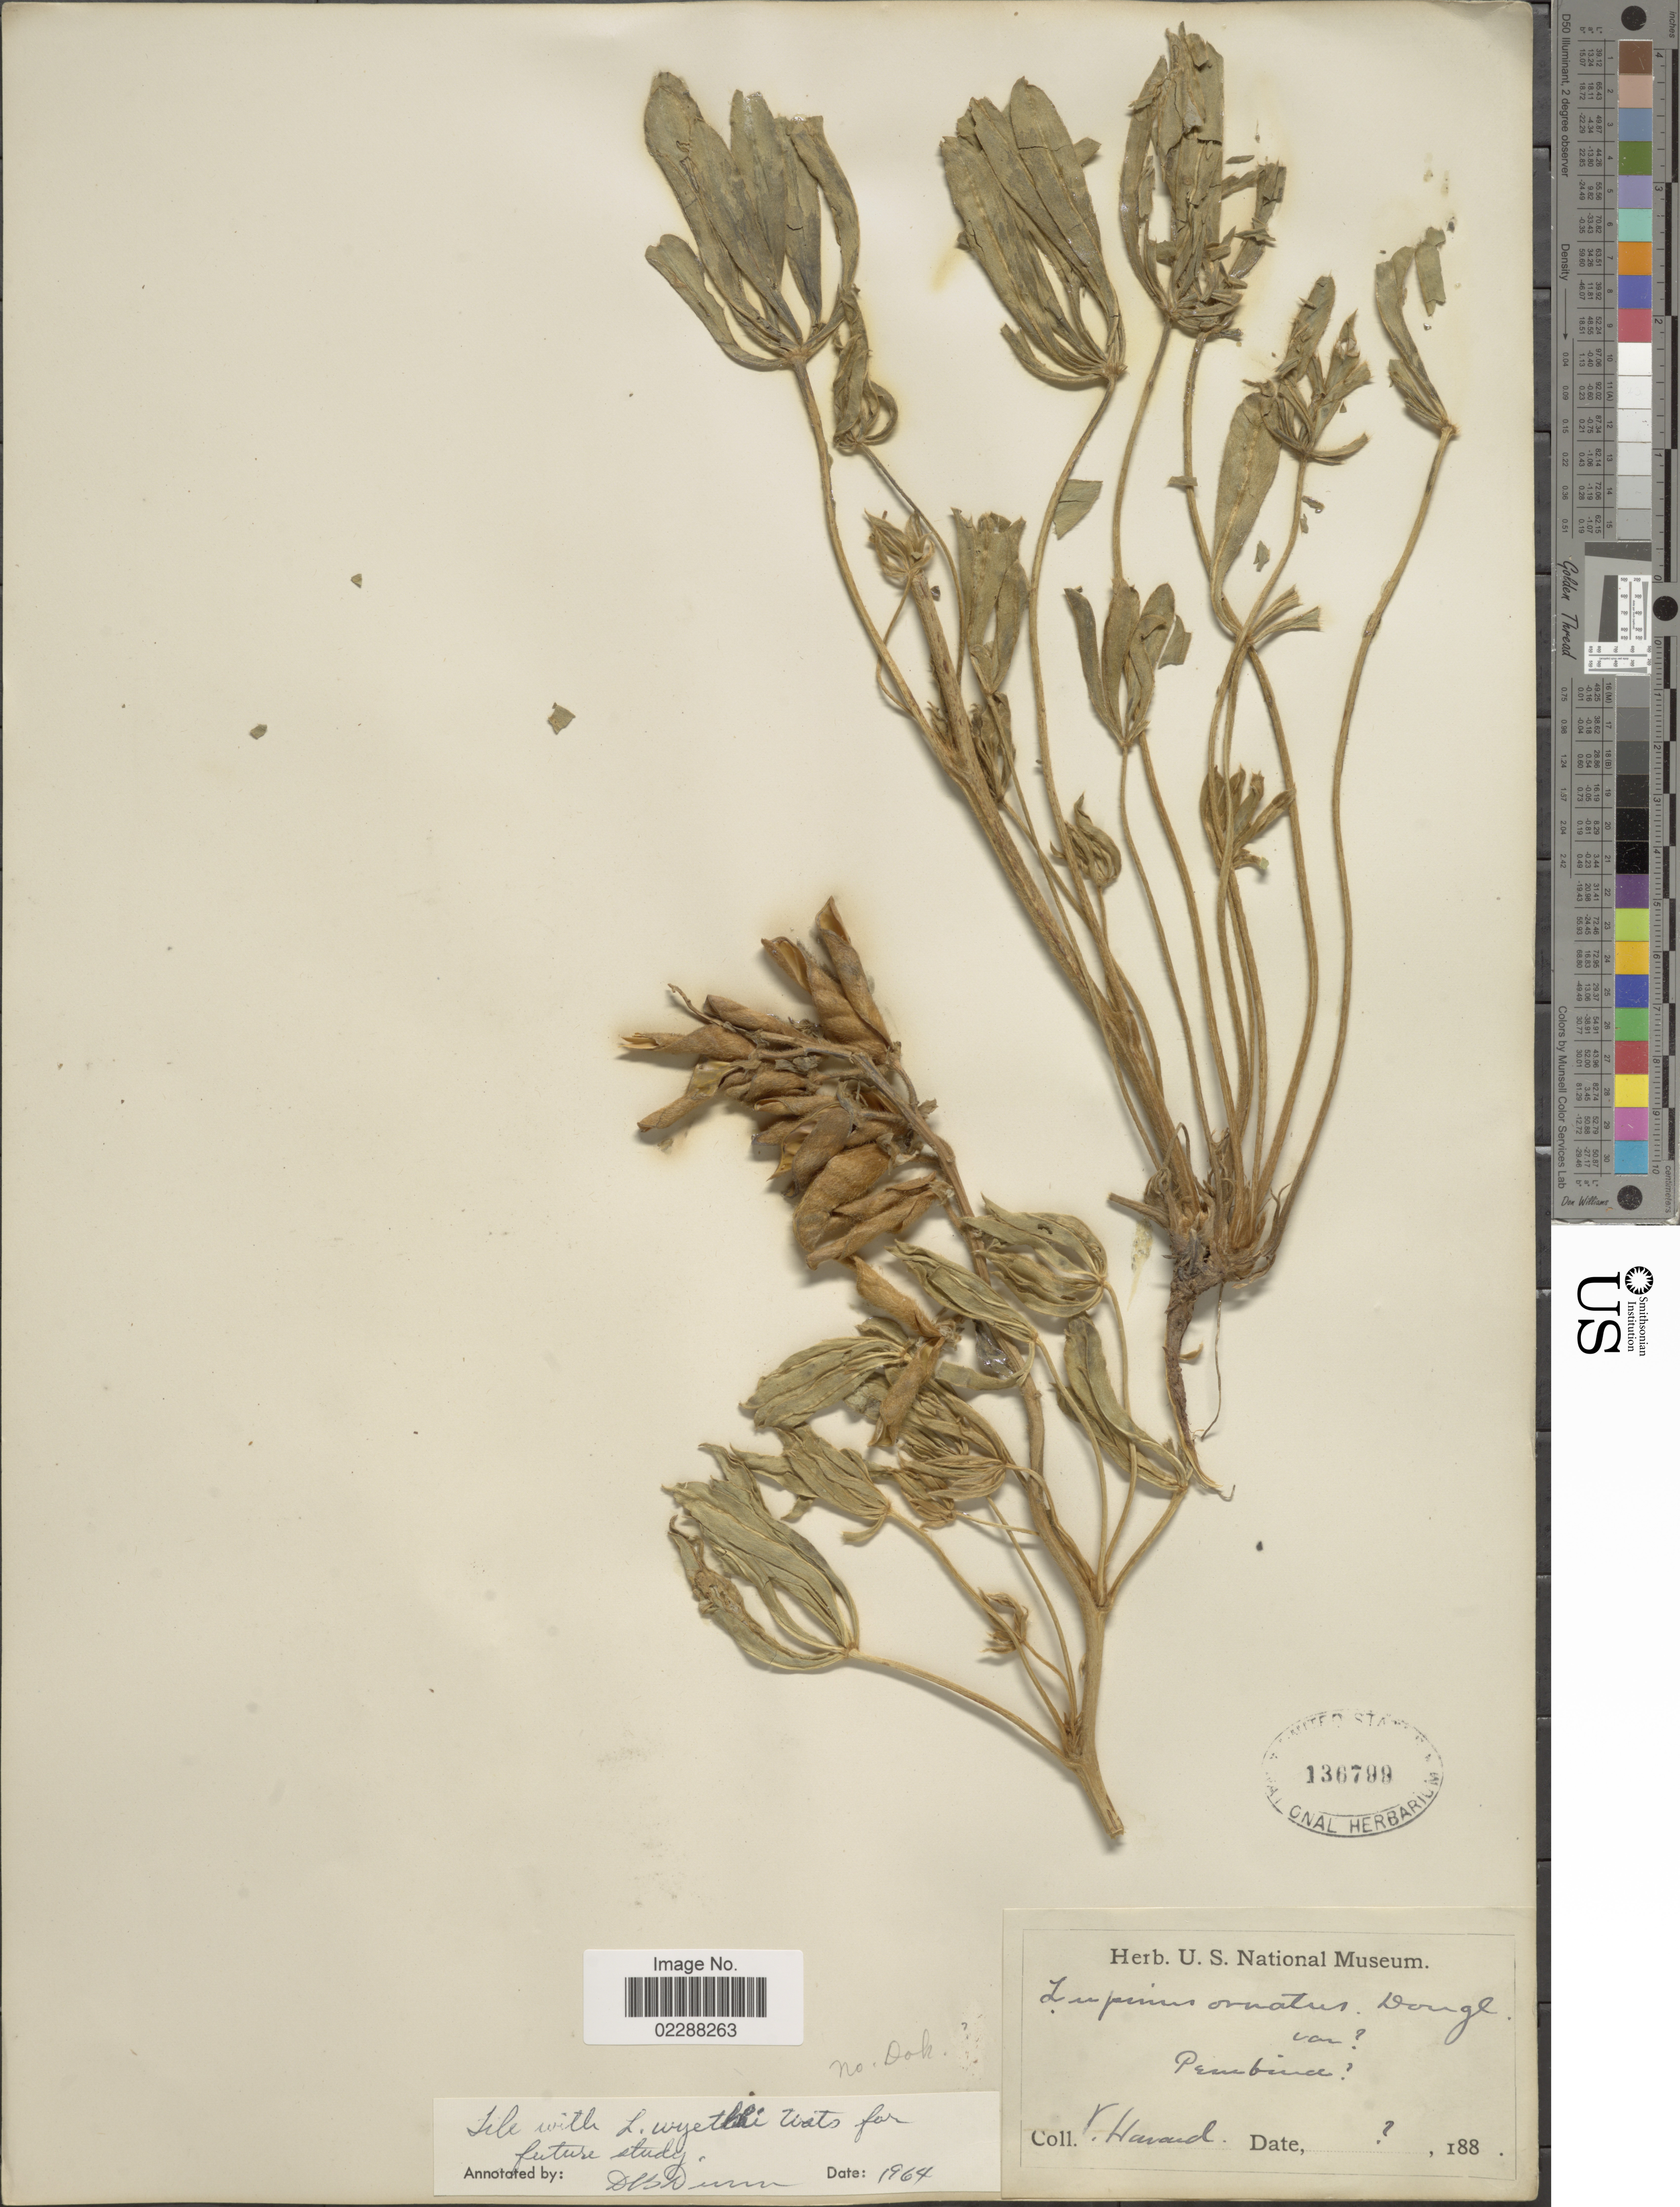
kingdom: Plantae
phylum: Tracheophyta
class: Magnoliopsida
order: Fabales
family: Fabaceae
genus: Lupinus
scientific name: Lupinus wyethii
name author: S. Watson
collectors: V. Havard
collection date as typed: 188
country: United States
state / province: North Dakota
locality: Pembina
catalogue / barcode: US 136799